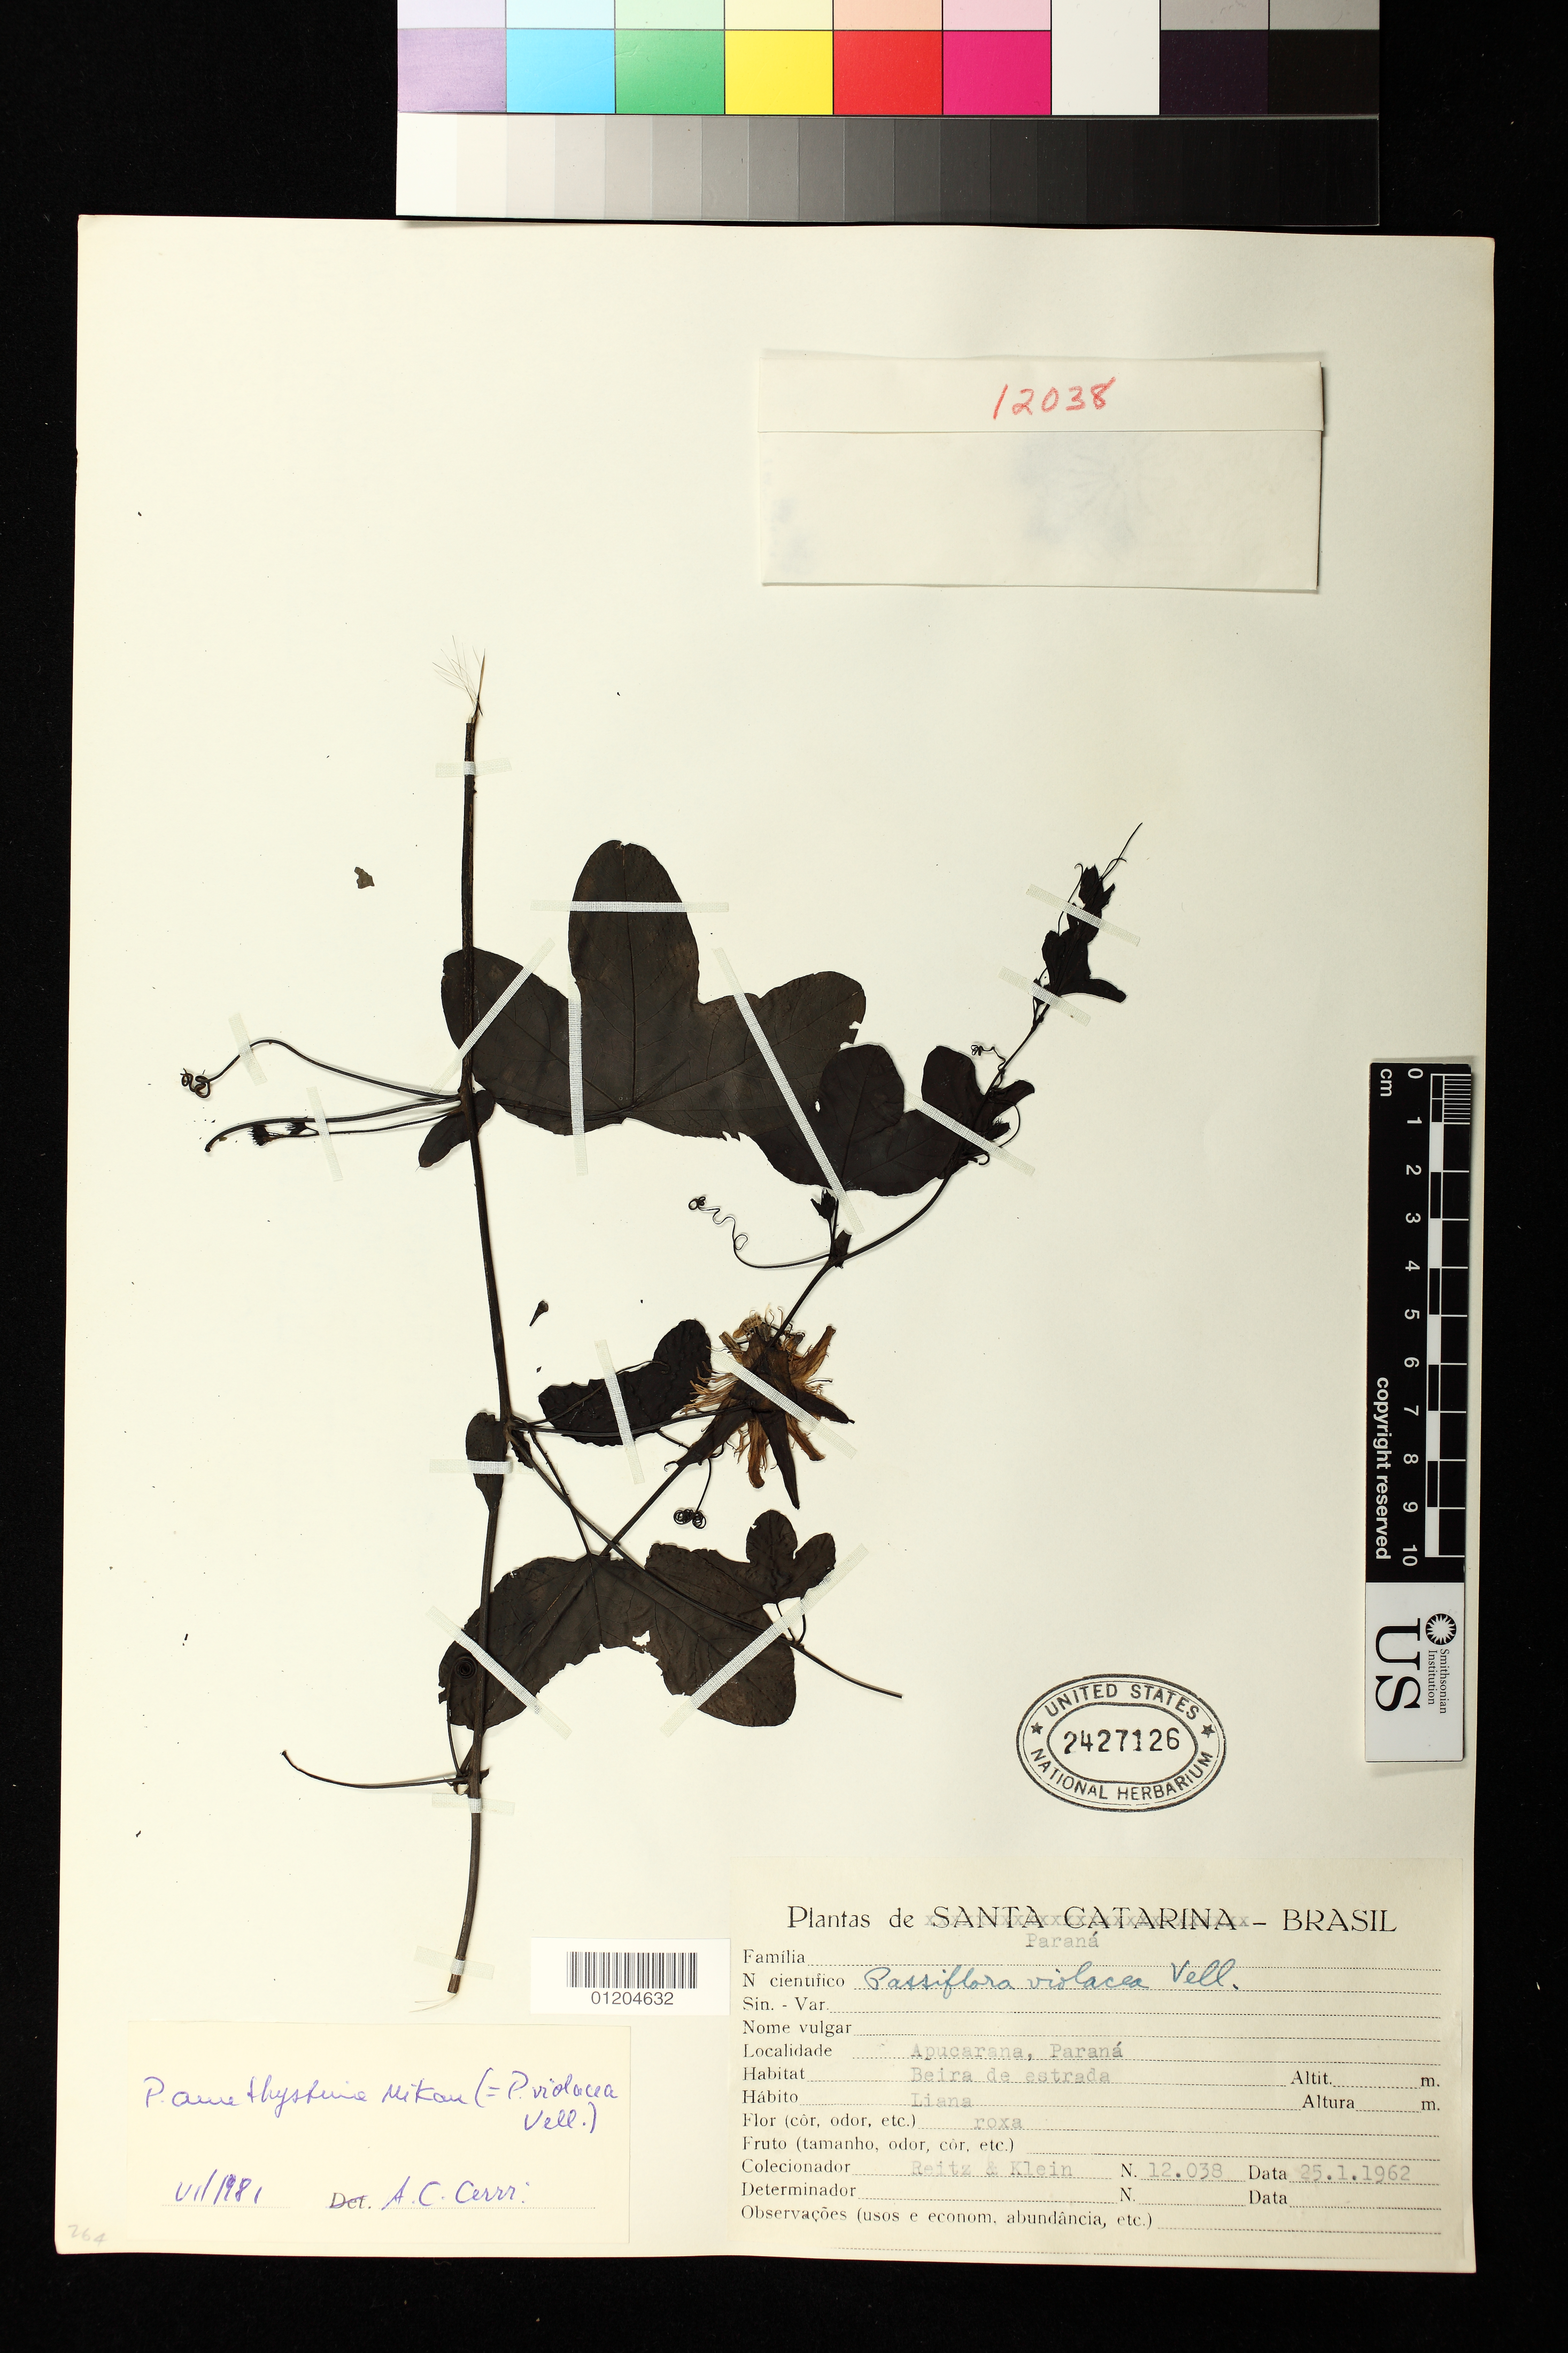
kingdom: Plantae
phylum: Tracheophyta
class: Magnoliopsida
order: Malpighiales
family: Passifloraceae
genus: Passiflora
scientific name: Passiflora amethystina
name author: J.C. Mikan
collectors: -- Reitz & Klein, --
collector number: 12.038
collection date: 1962-01-25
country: Brazil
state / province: Parana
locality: Apucarana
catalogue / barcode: US 2427126